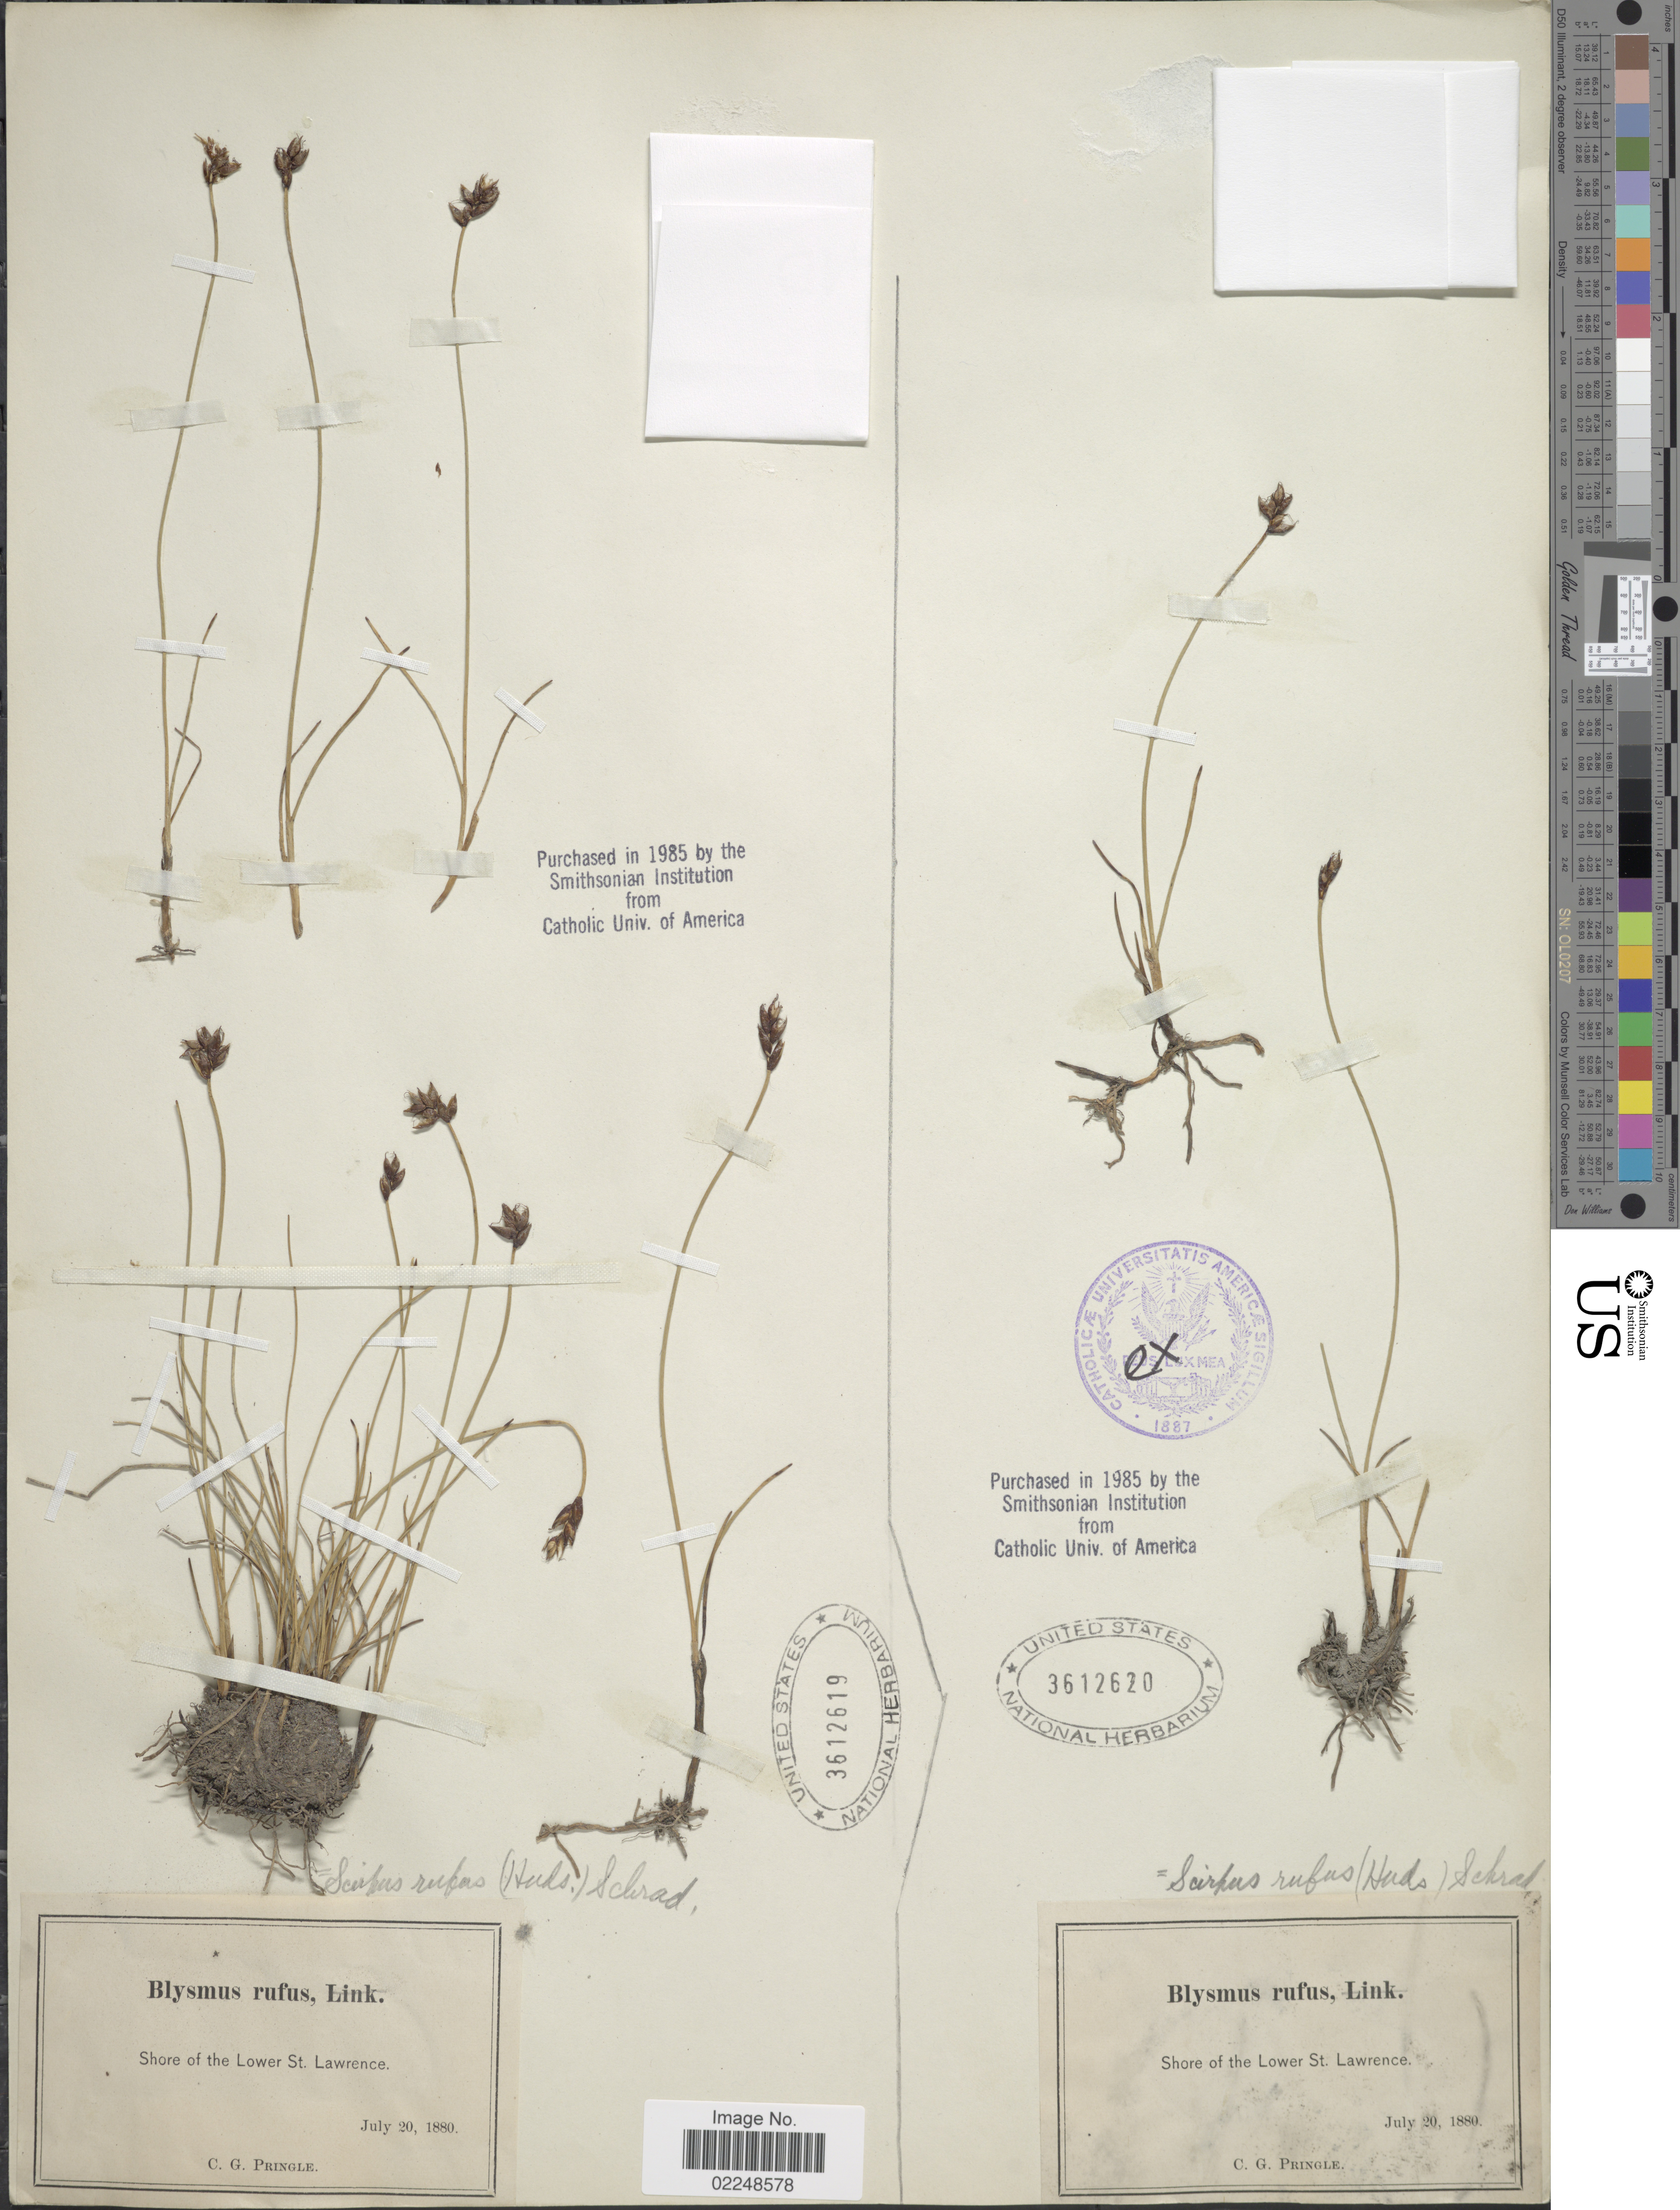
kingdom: Plantae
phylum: Tracheophyta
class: Liliopsida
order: Poales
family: Cyperaceae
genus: Blysmopsis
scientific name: Blysmopsis rufa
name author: (Huds.) Oteng-Yeb.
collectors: C. G. Pringle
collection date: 1880-07-20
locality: Shore of the Lower St. Lawrence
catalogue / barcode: US 3612619